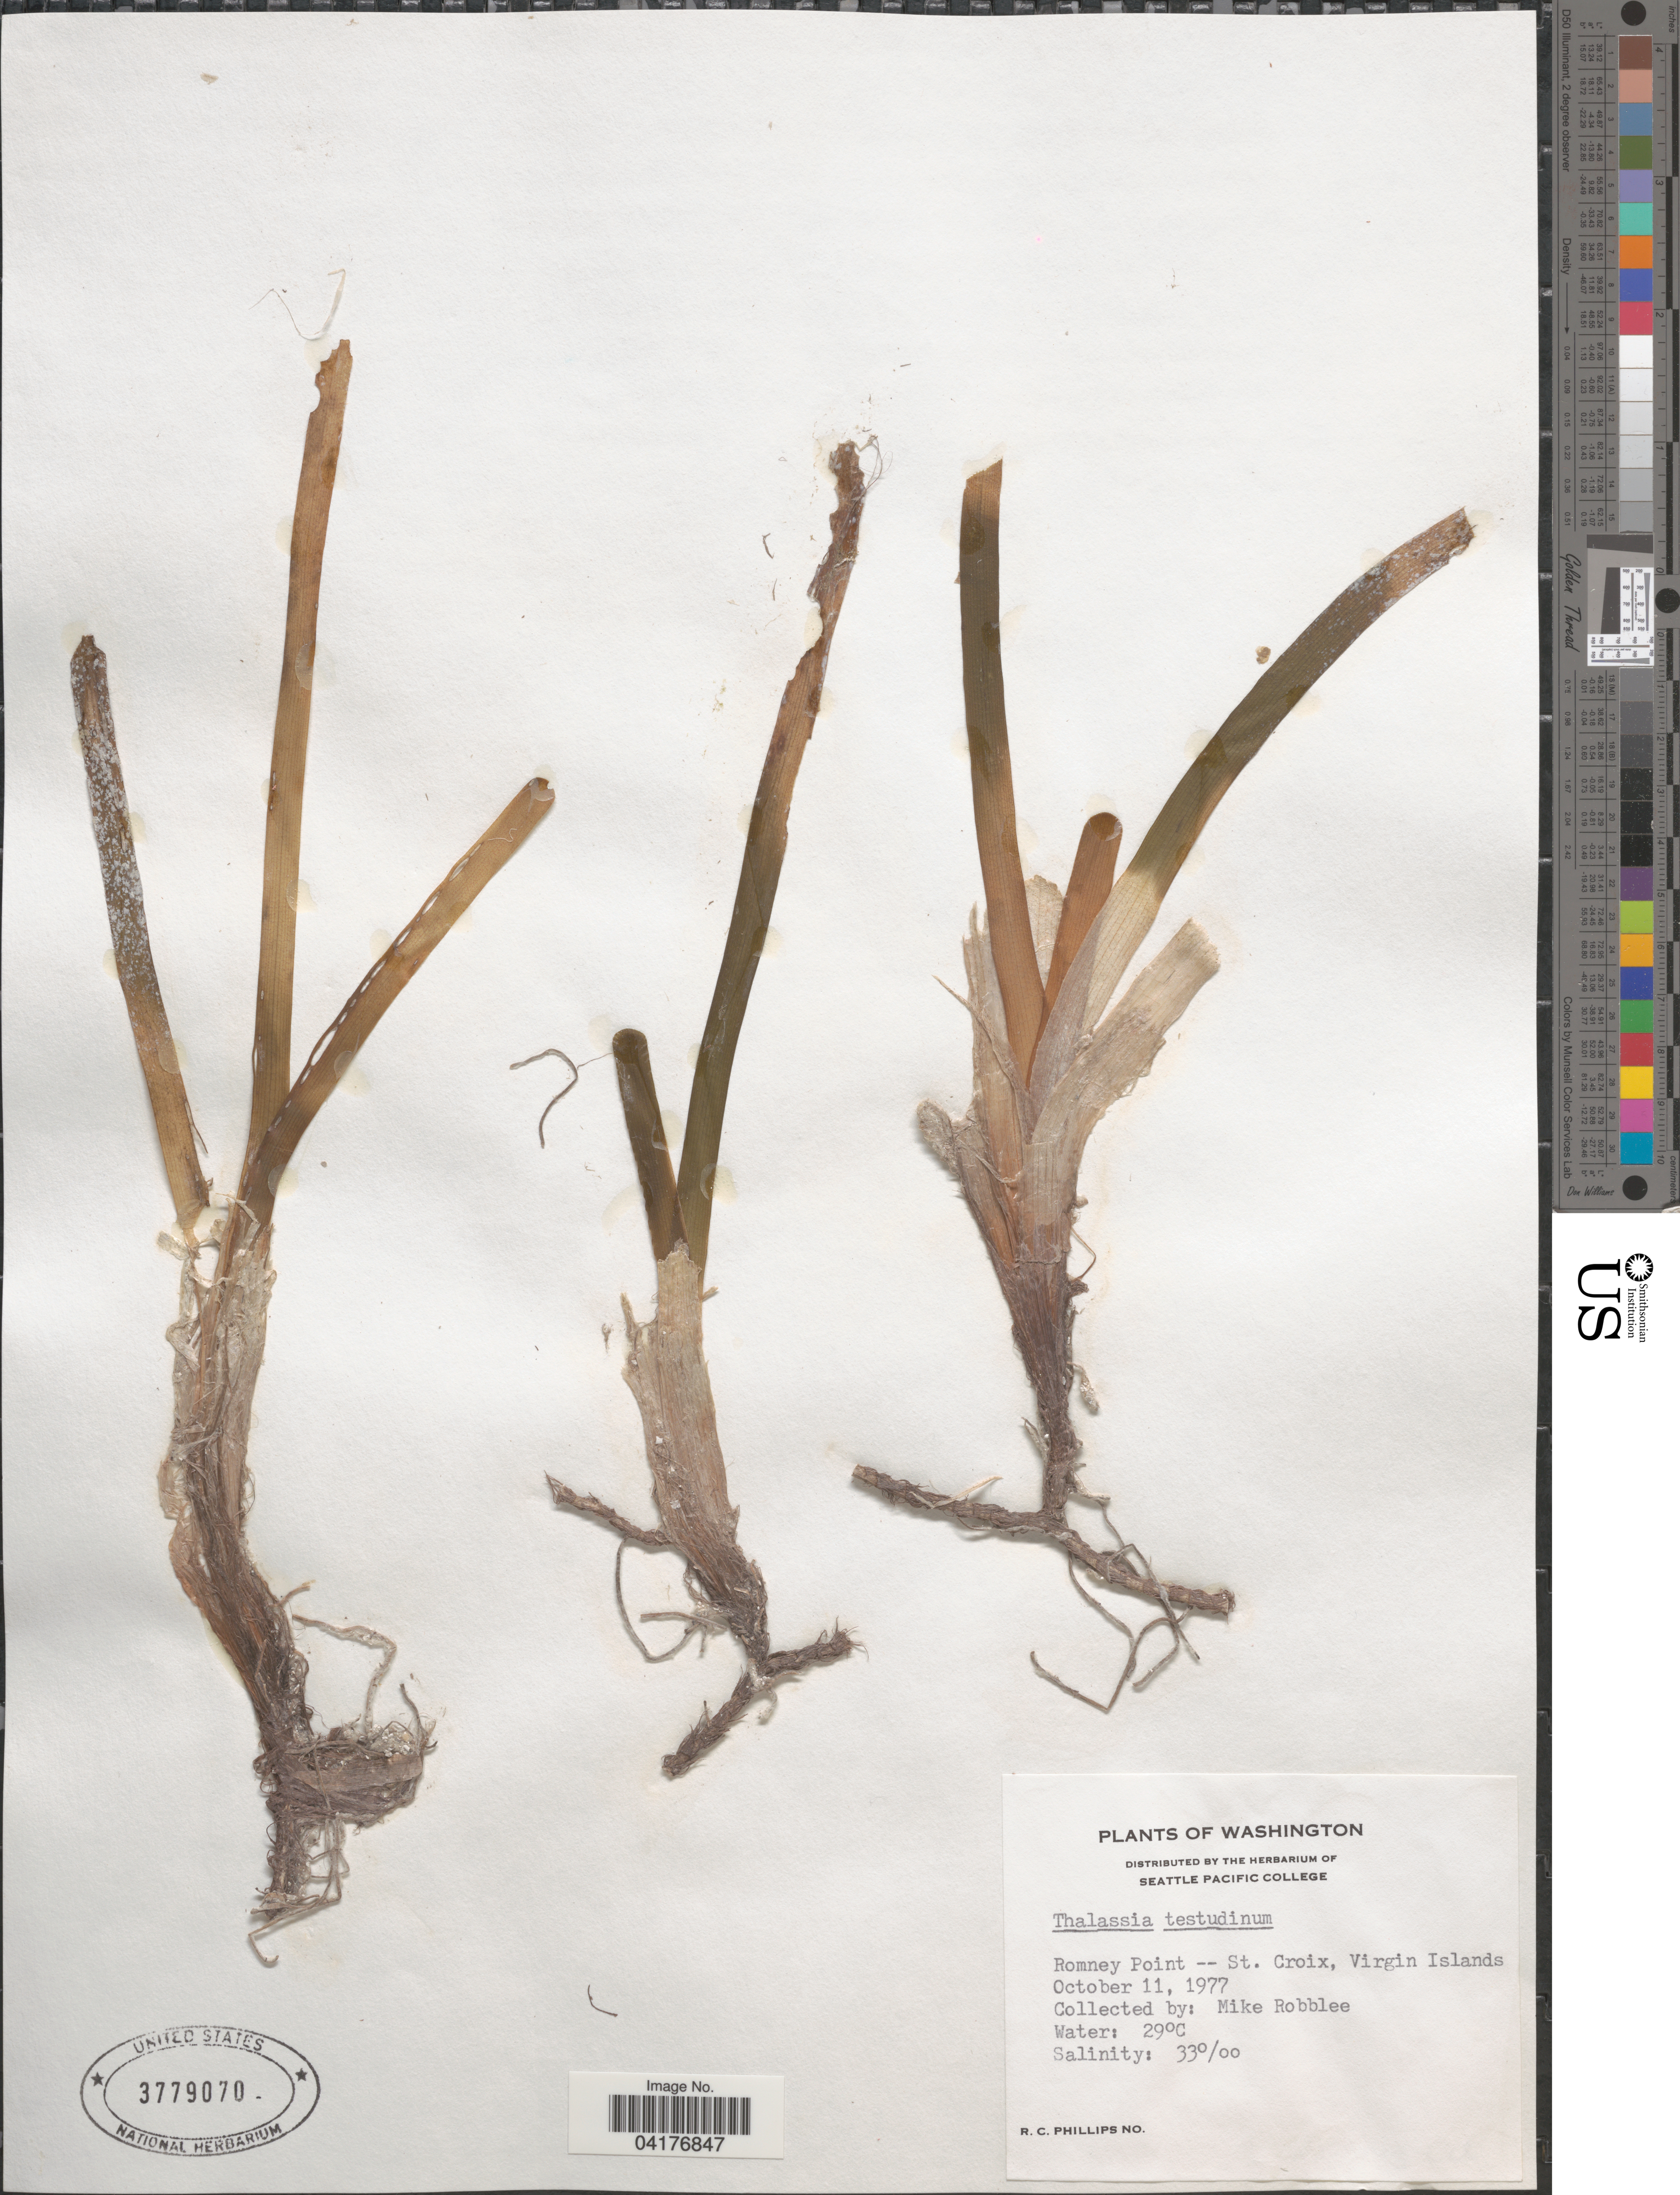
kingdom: Plantae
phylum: Tracheophyta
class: Liliopsida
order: Alismatales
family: Hydrocharitaceae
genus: Thalassia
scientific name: Thalassia testudinum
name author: Banks & Sol. ex K.D. Koenig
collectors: M. Robblee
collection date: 1977-10-11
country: U.S. Virgin Islands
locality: Romney Point -- St. Croix, Virgin Islands.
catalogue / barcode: US 3779070